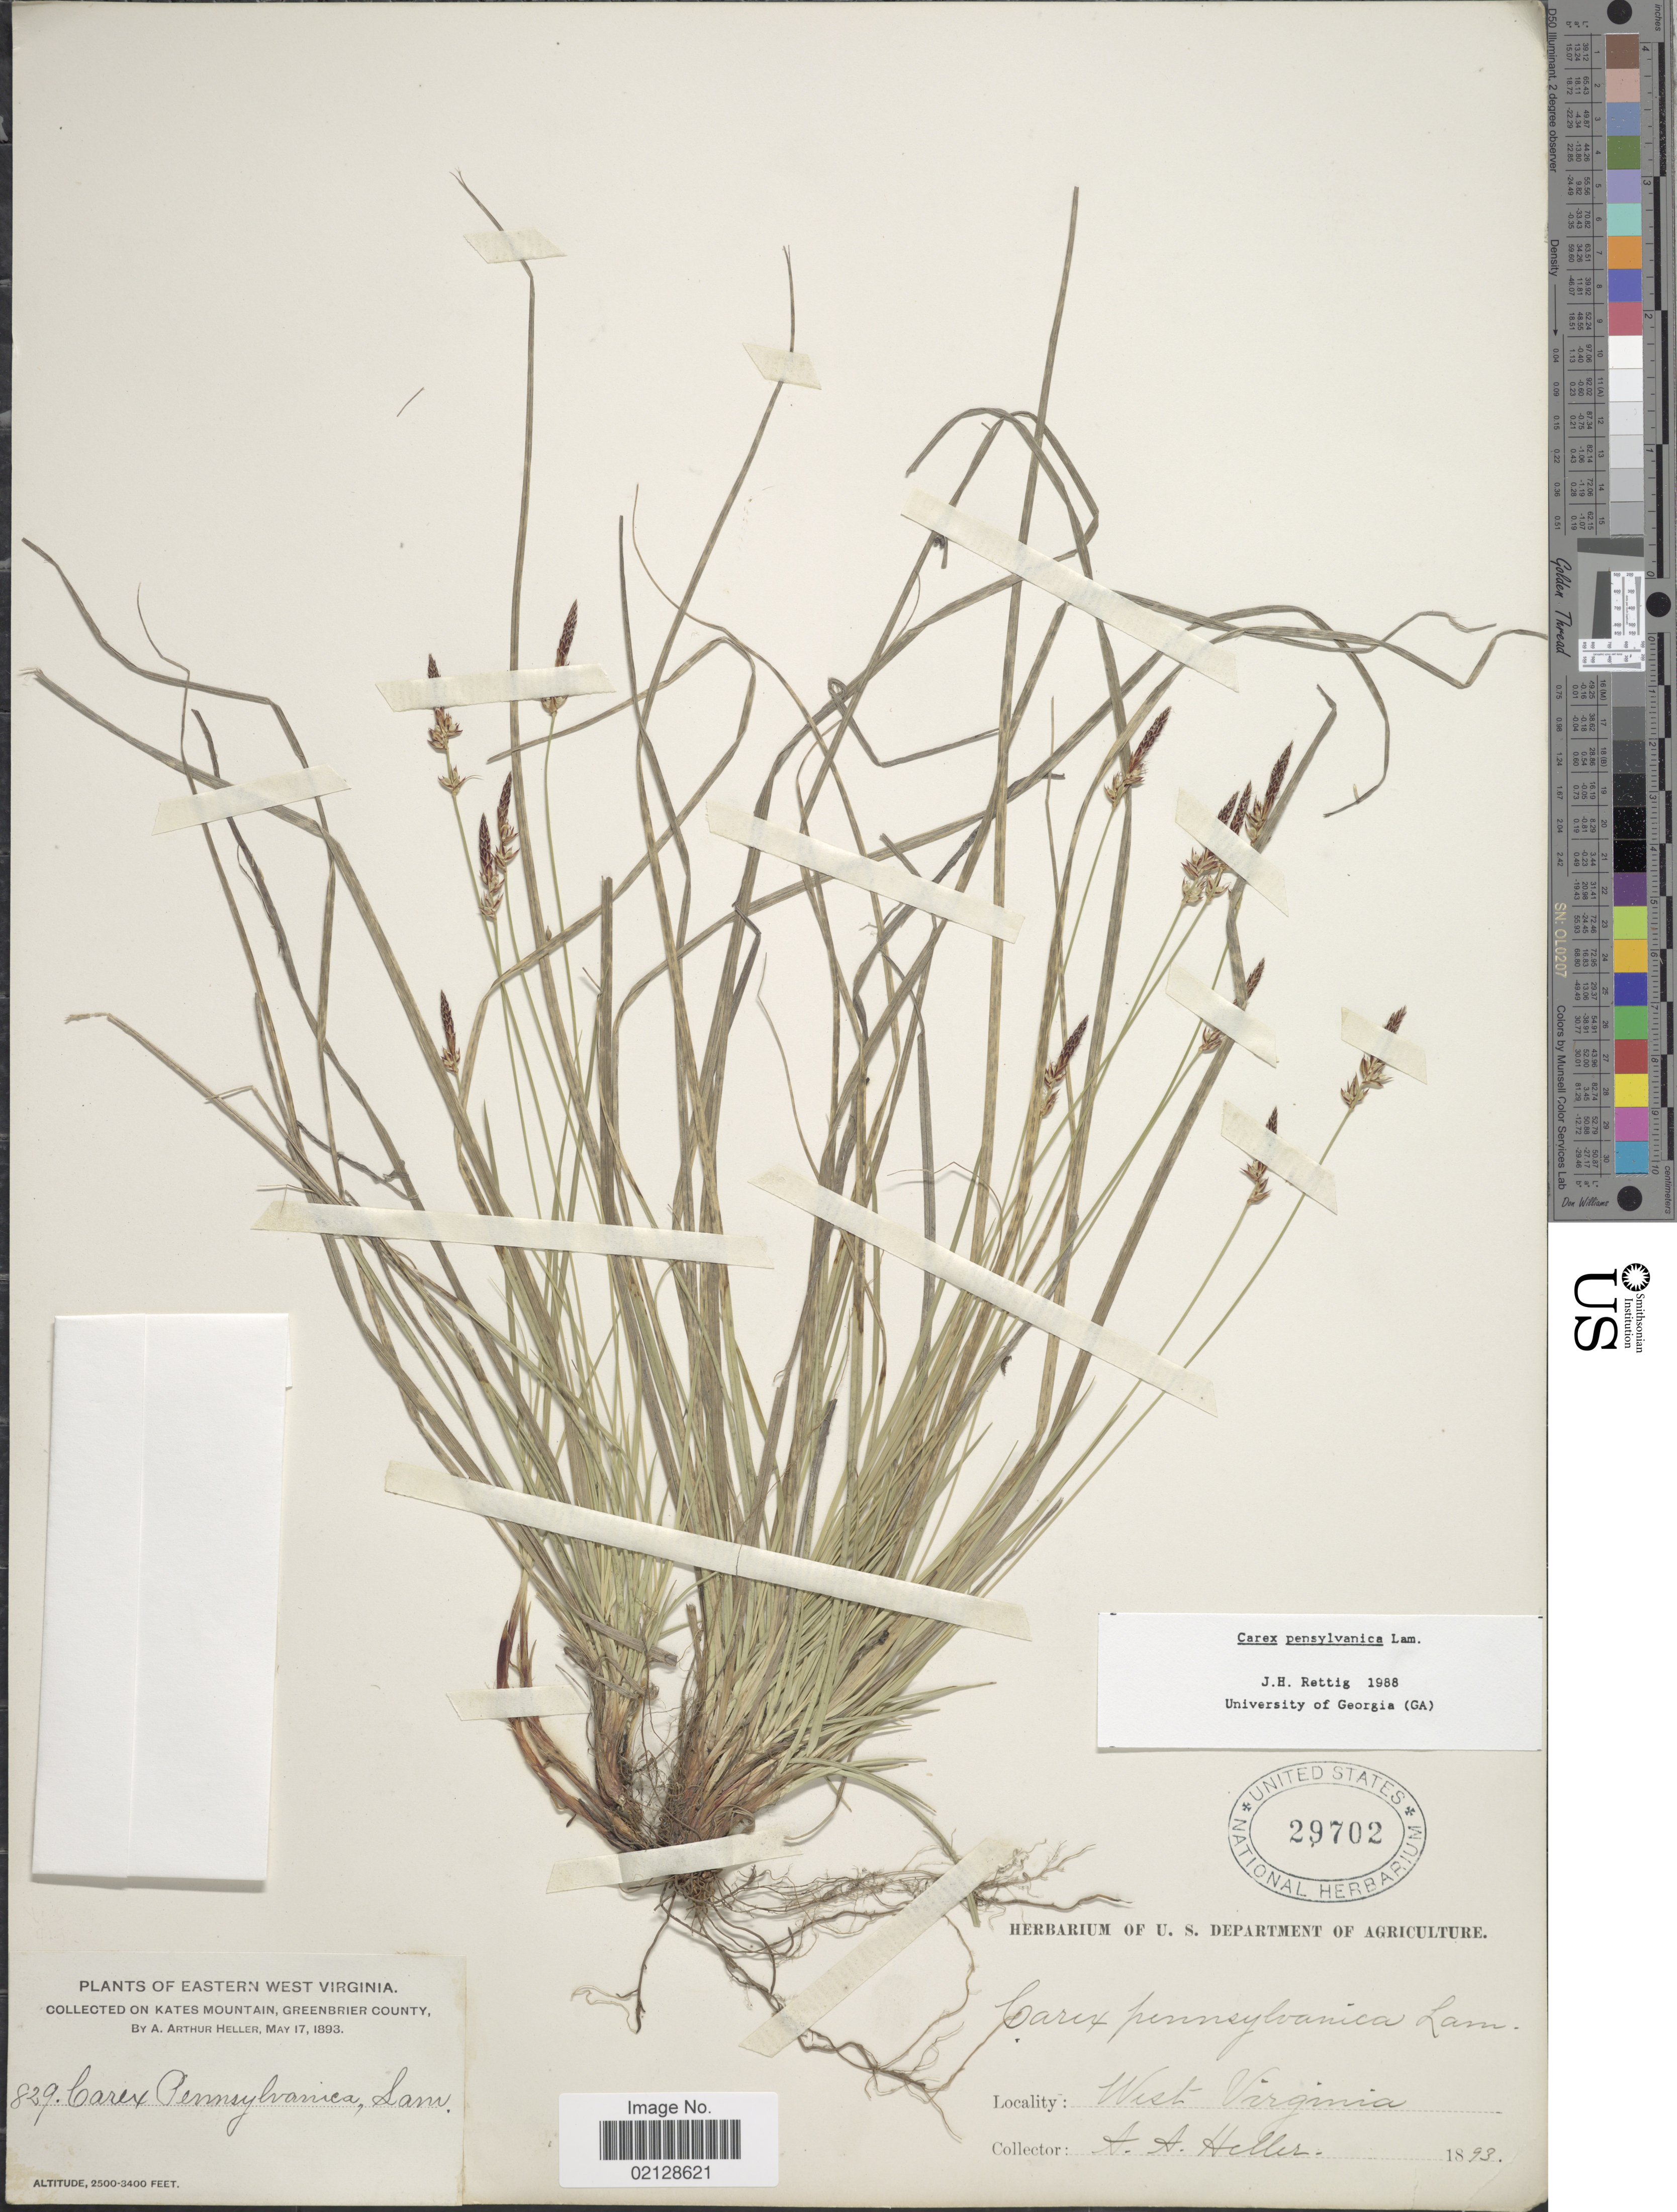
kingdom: Plantae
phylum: Tracheophyta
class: Liliopsida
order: Poales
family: Cyperaceae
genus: Carex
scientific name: Carex pensylvanica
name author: Lam.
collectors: A. A. Heller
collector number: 829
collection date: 1893-05-17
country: United States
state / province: West Virginia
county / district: Greenbrier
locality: Eastern West Virginia, Kates Mountain, Greenbrier County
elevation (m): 762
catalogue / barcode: US 29702